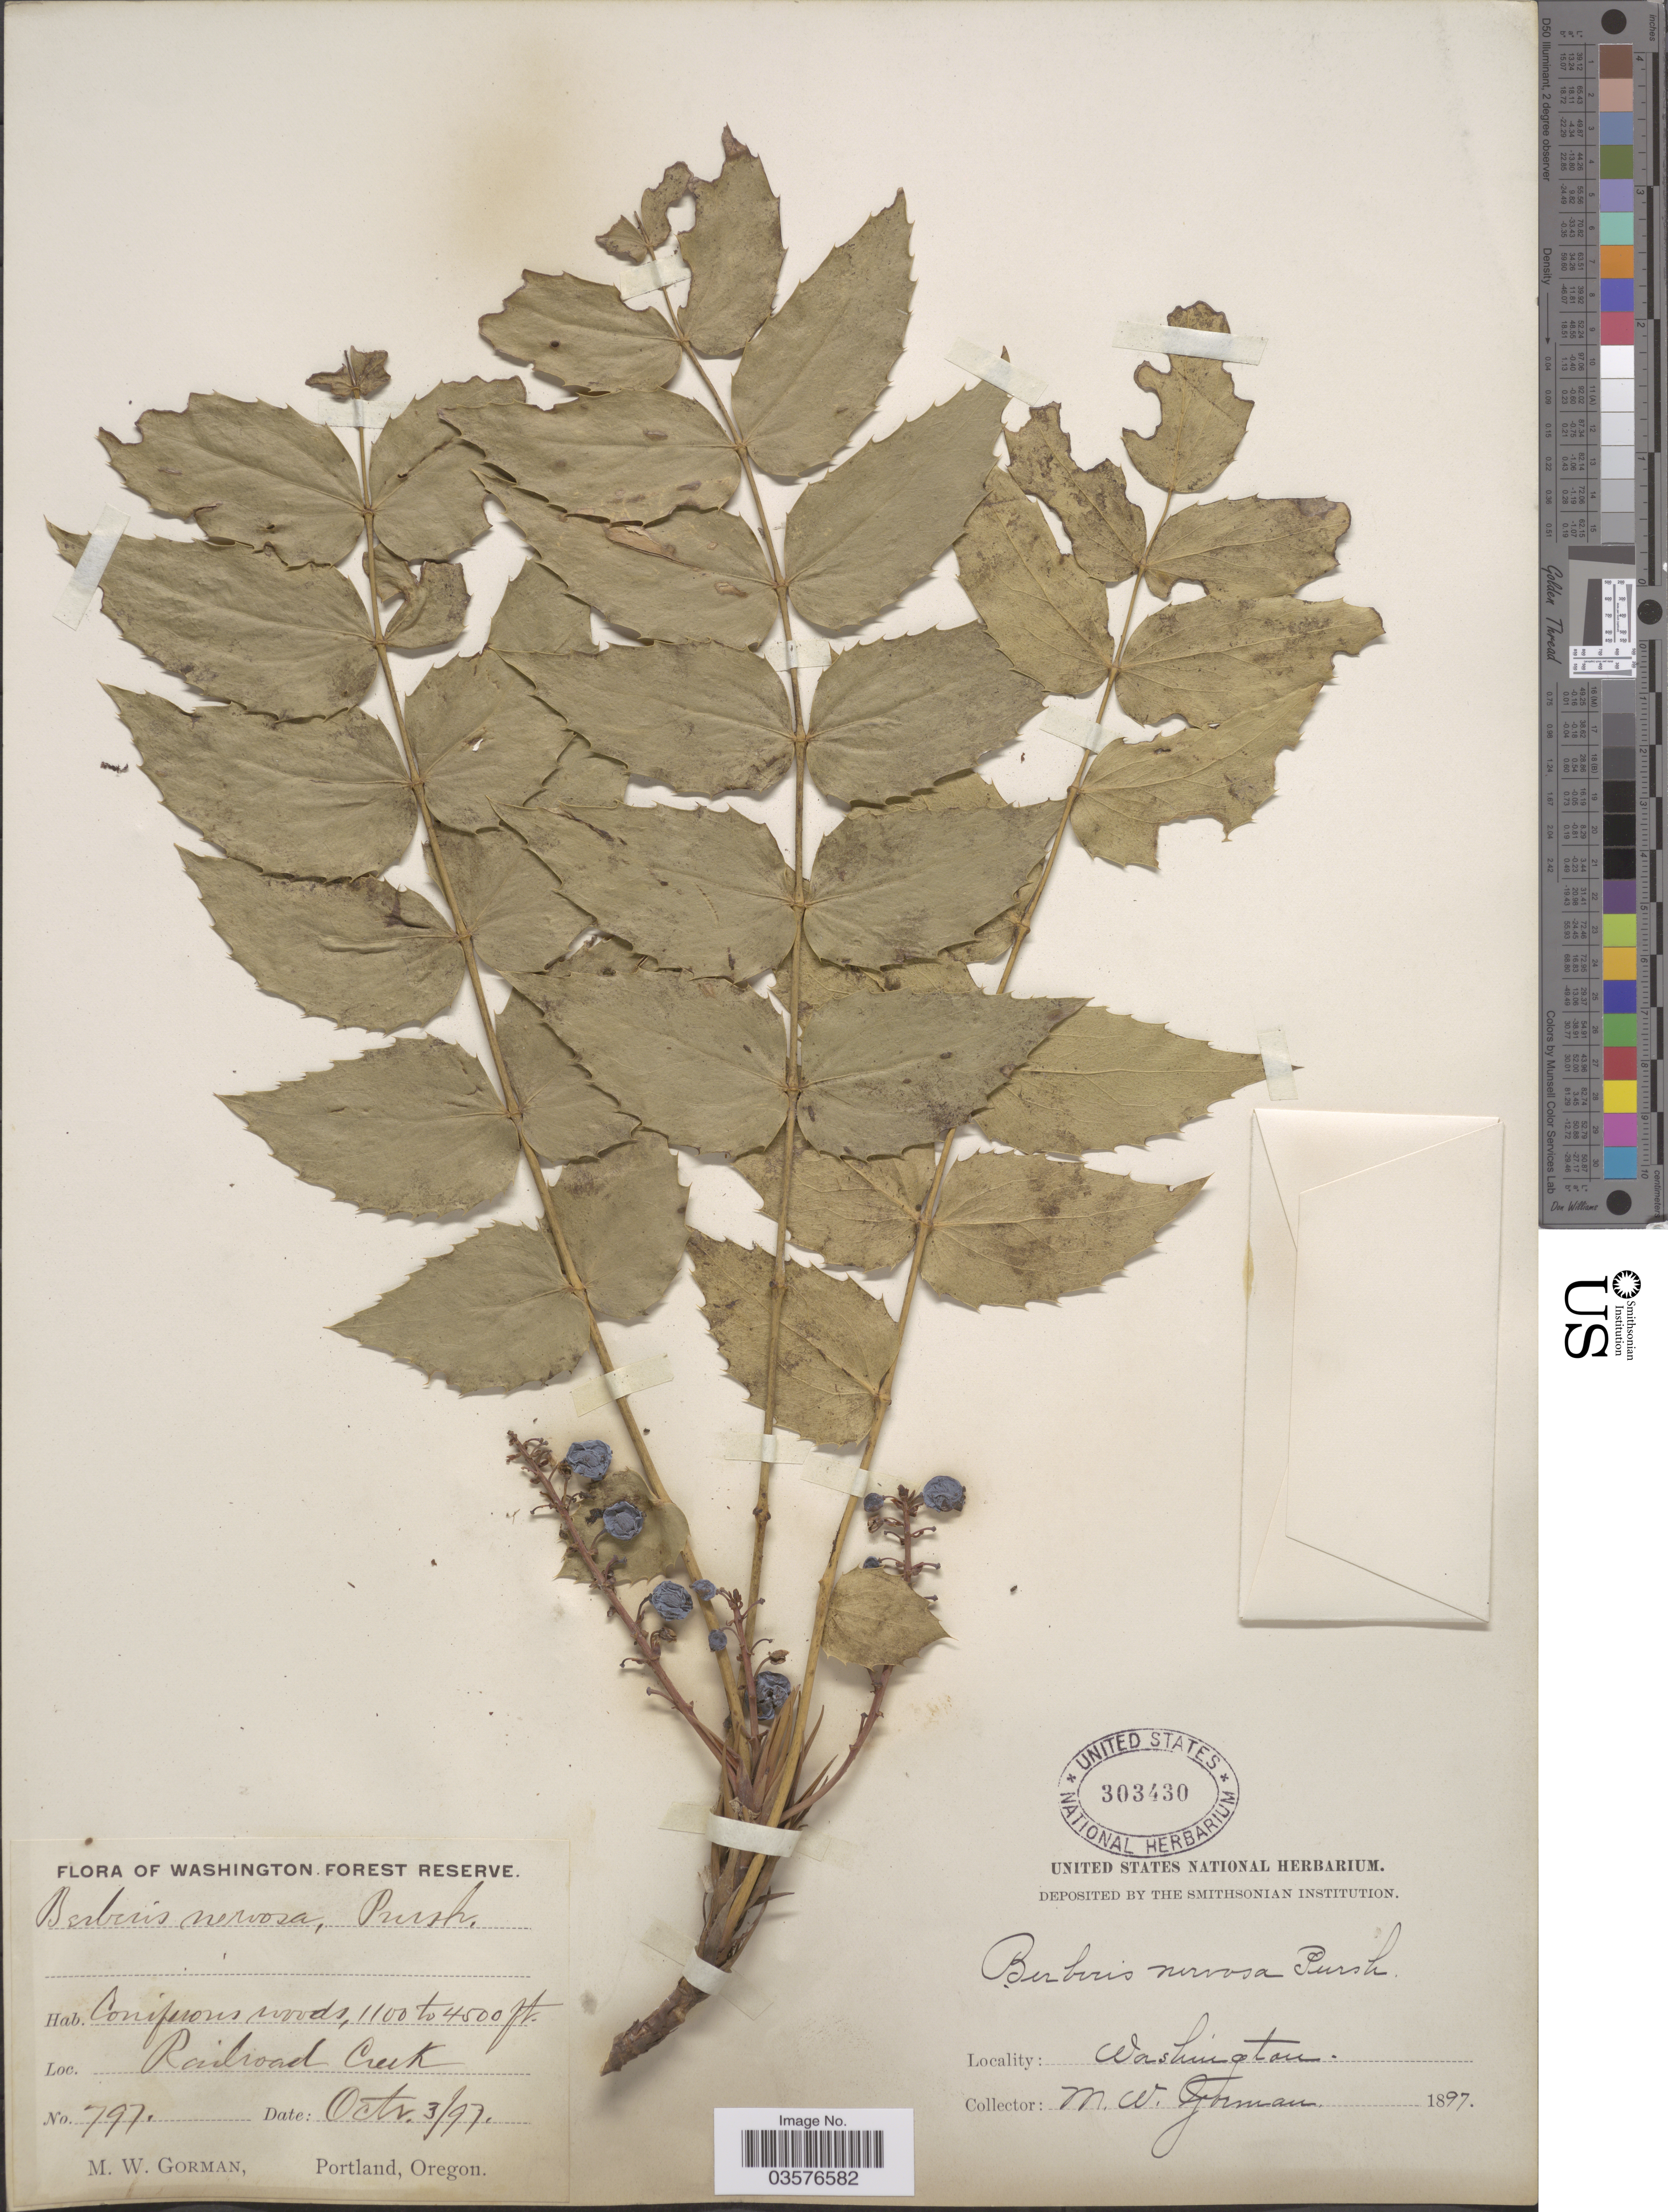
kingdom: Plantae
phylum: Tracheophyta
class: Magnoliopsida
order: Ranunculales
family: Berberidaceae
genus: Mahonia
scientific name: Mahonia nervosa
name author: (Pursh) Nutt.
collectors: M. W. Gorman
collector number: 797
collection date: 1897-10-03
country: United States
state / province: Washington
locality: Coniferous roads, Railroad Creek.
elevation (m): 335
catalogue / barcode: US 303430